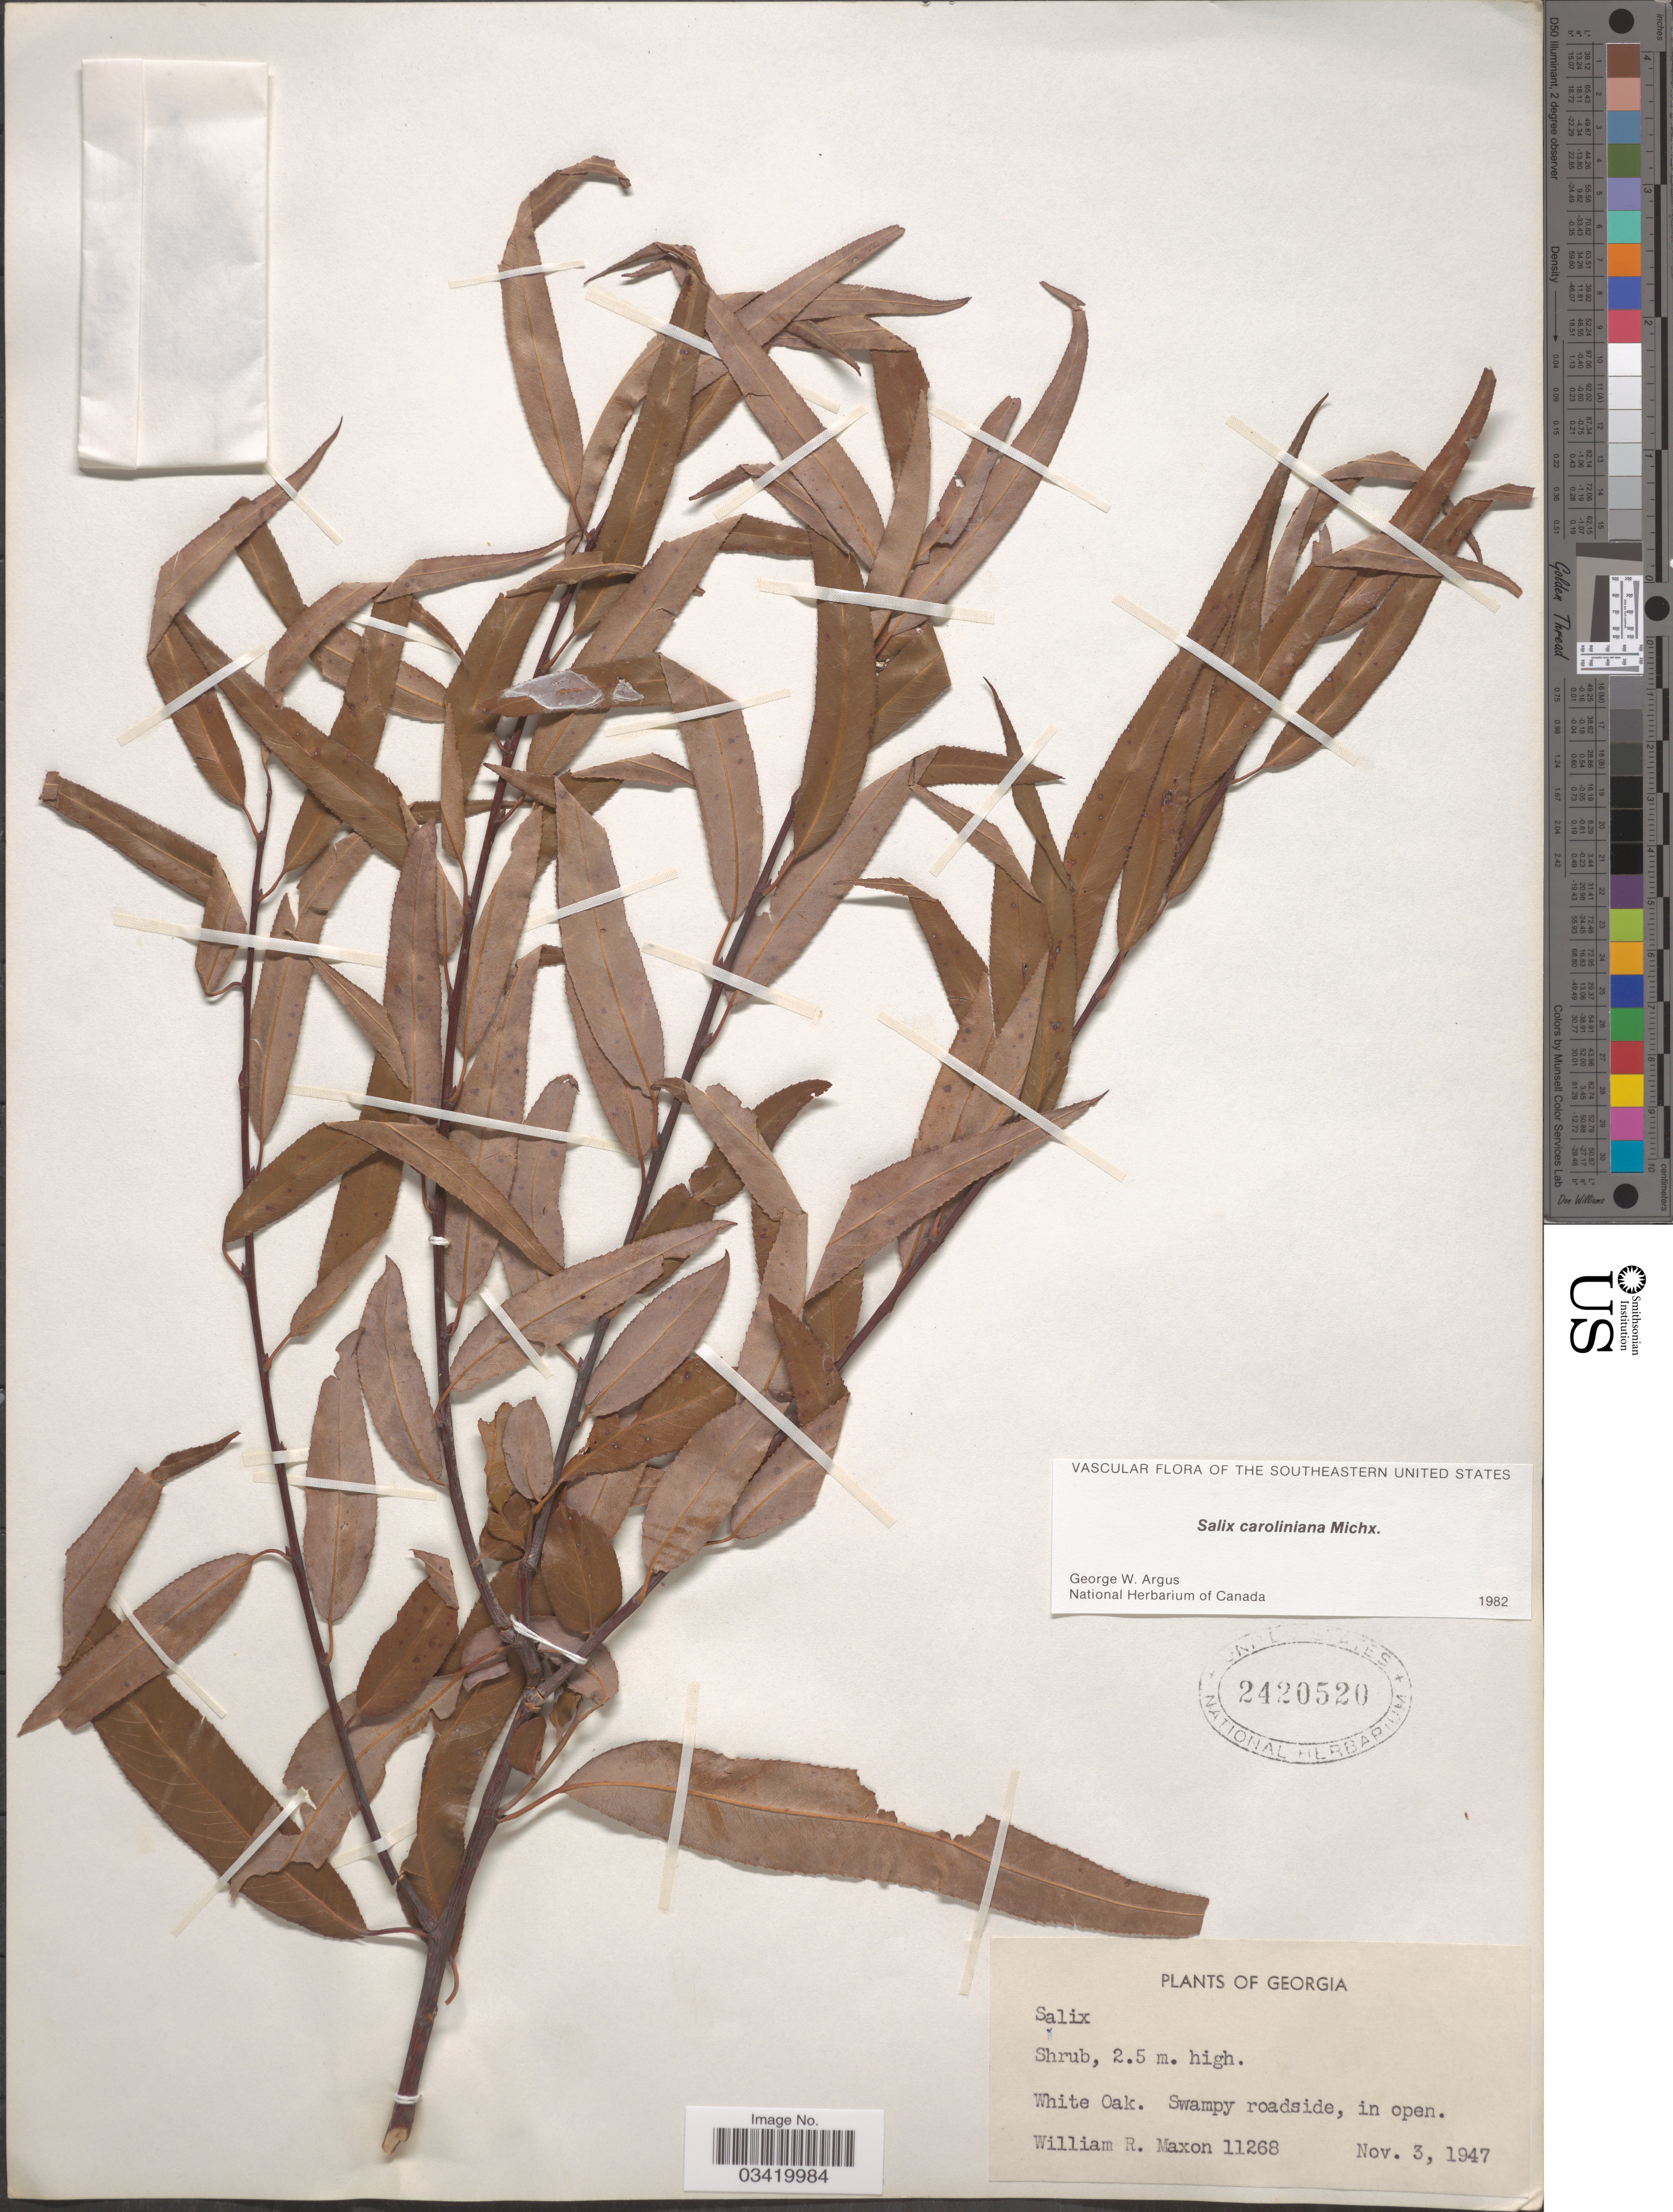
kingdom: Plantae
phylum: Tracheophyta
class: Magnoliopsida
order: Malpighiales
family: Salicaceae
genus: Salix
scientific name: Salix caroliniana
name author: Michx.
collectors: W. R. Maxon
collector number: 11268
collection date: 1947-11-03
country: United States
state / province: Georgia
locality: White Oak. Swampy roadside, in open.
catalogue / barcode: US 2420520